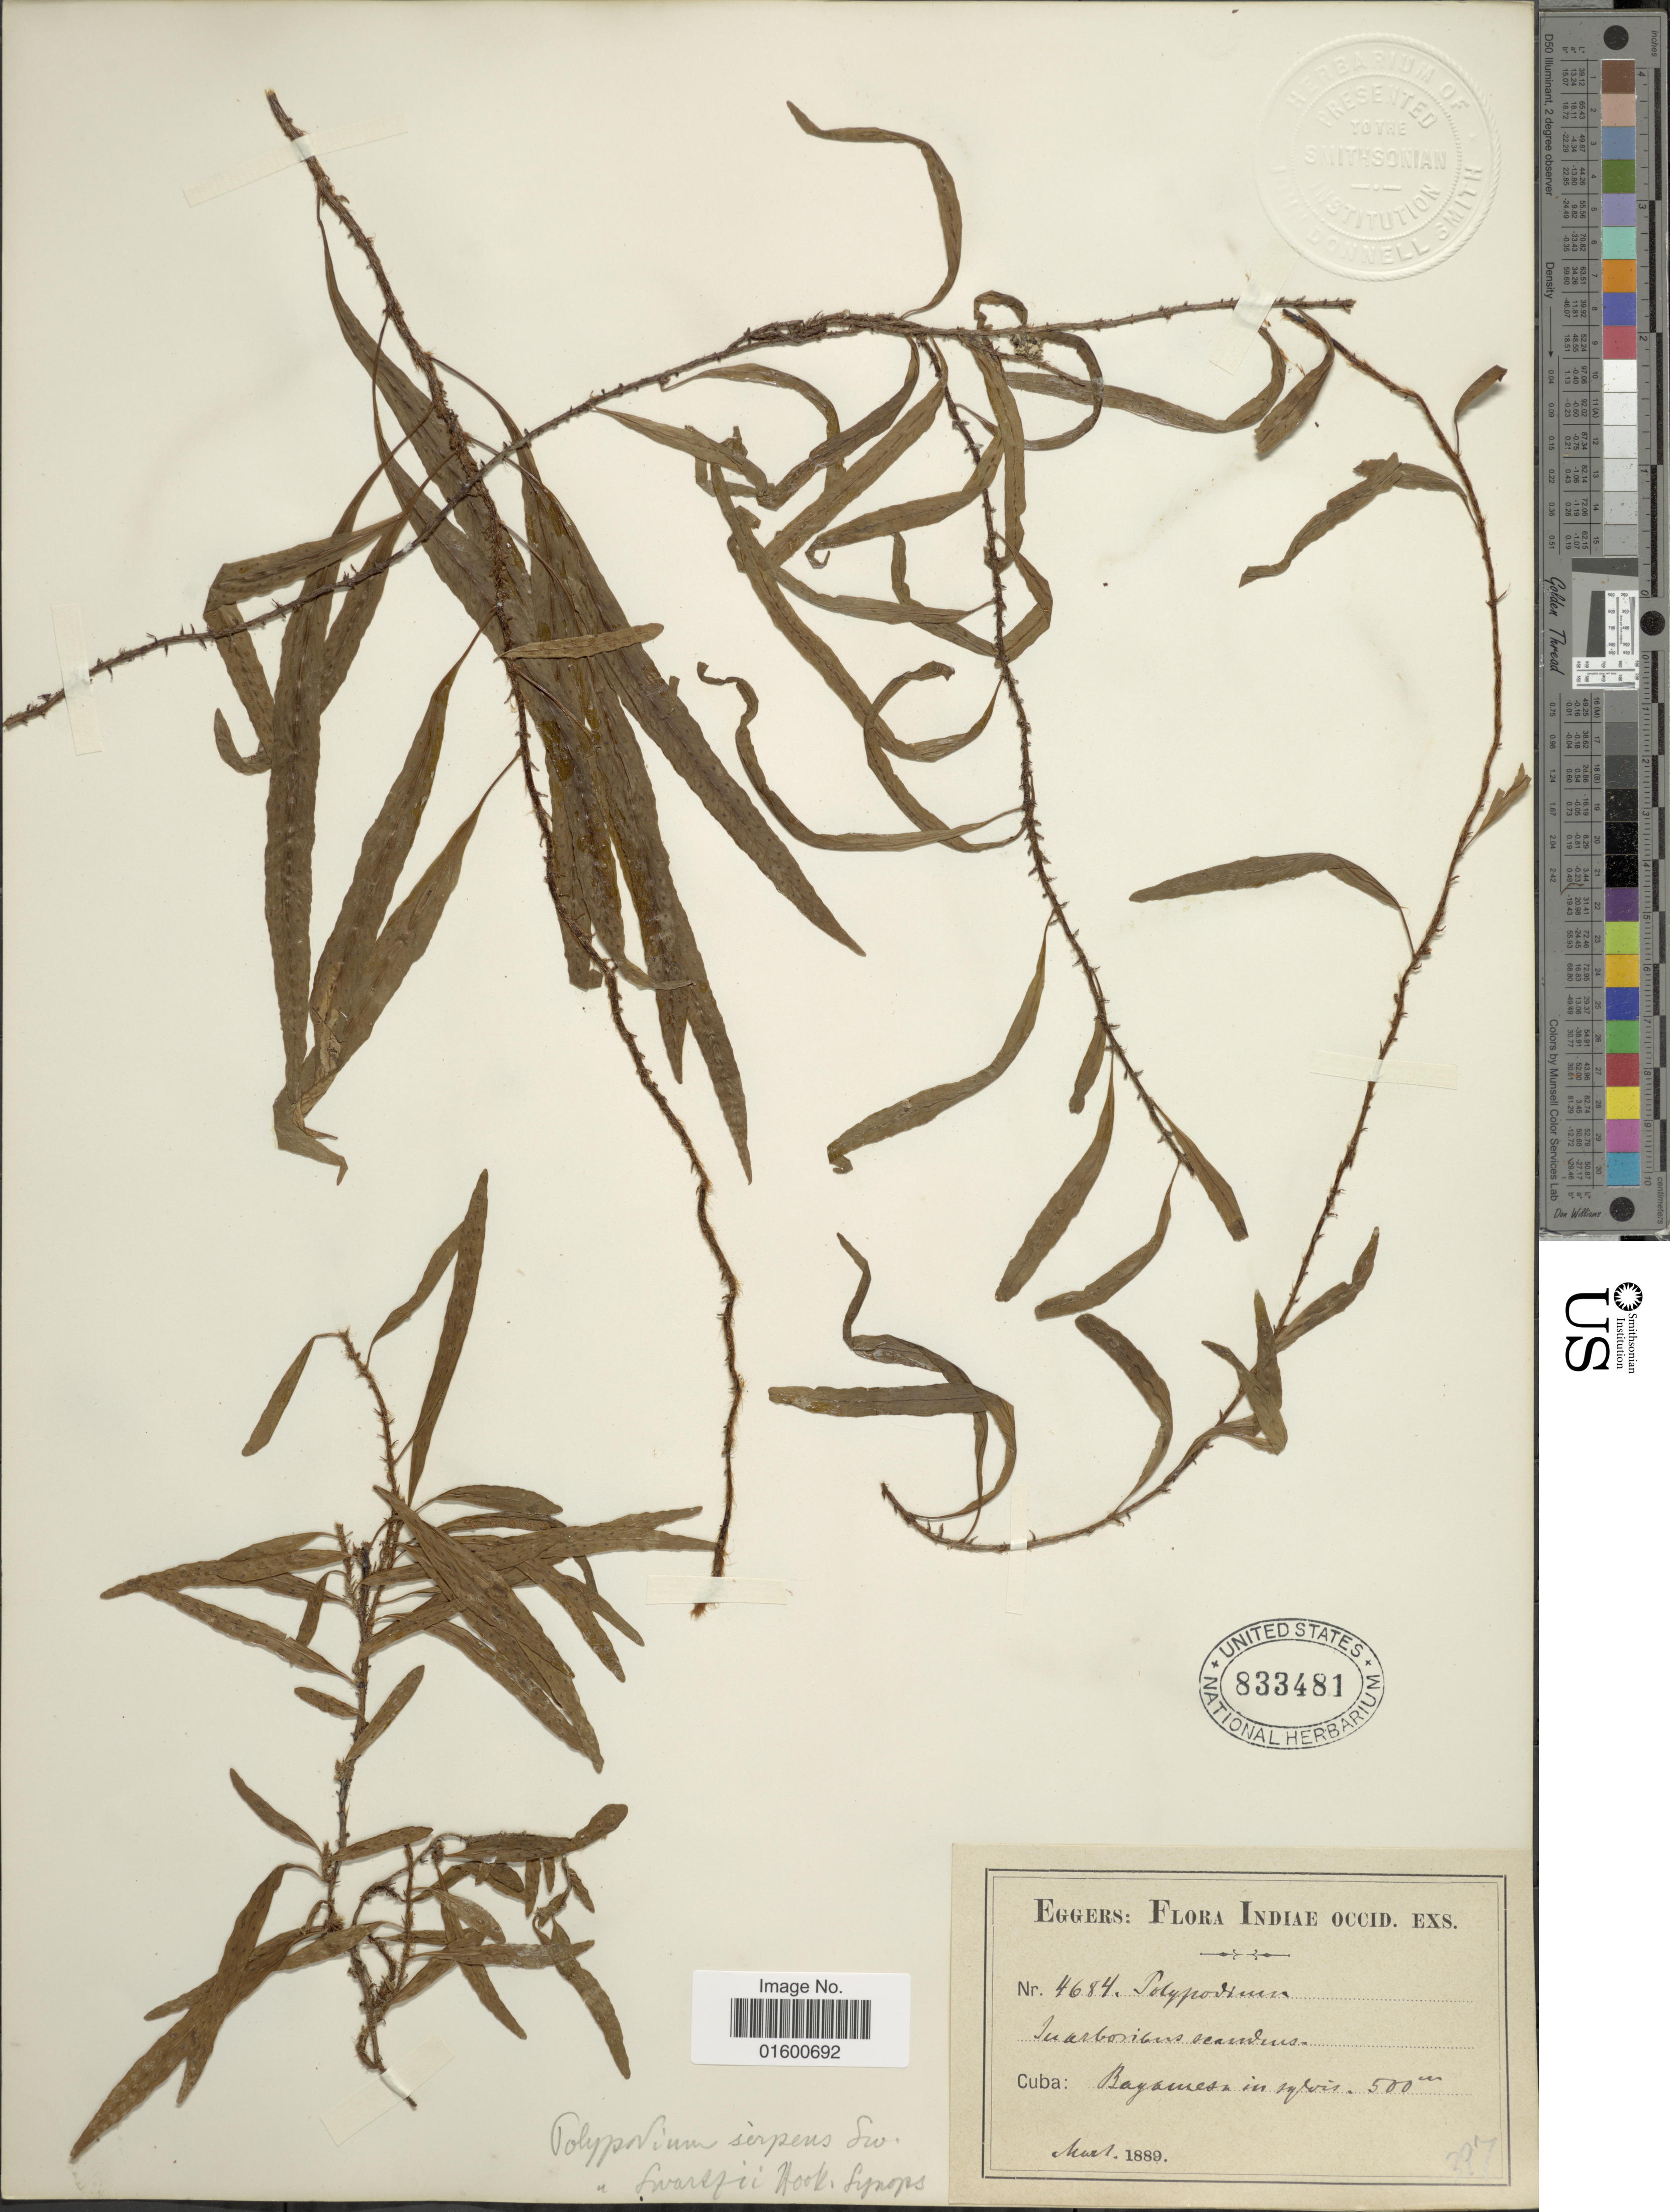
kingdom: Plantae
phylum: Tracheophyta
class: Polypodiopsida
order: Polypodiales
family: Polypodiaceae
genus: Microgramma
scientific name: Microgramma heterophylla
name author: (L.) Wherry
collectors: -. Eggers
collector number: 4684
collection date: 1889-03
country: Cuba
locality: Cuba: Bayamesa in sylvis, Indiae occid.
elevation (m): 500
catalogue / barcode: US 833481